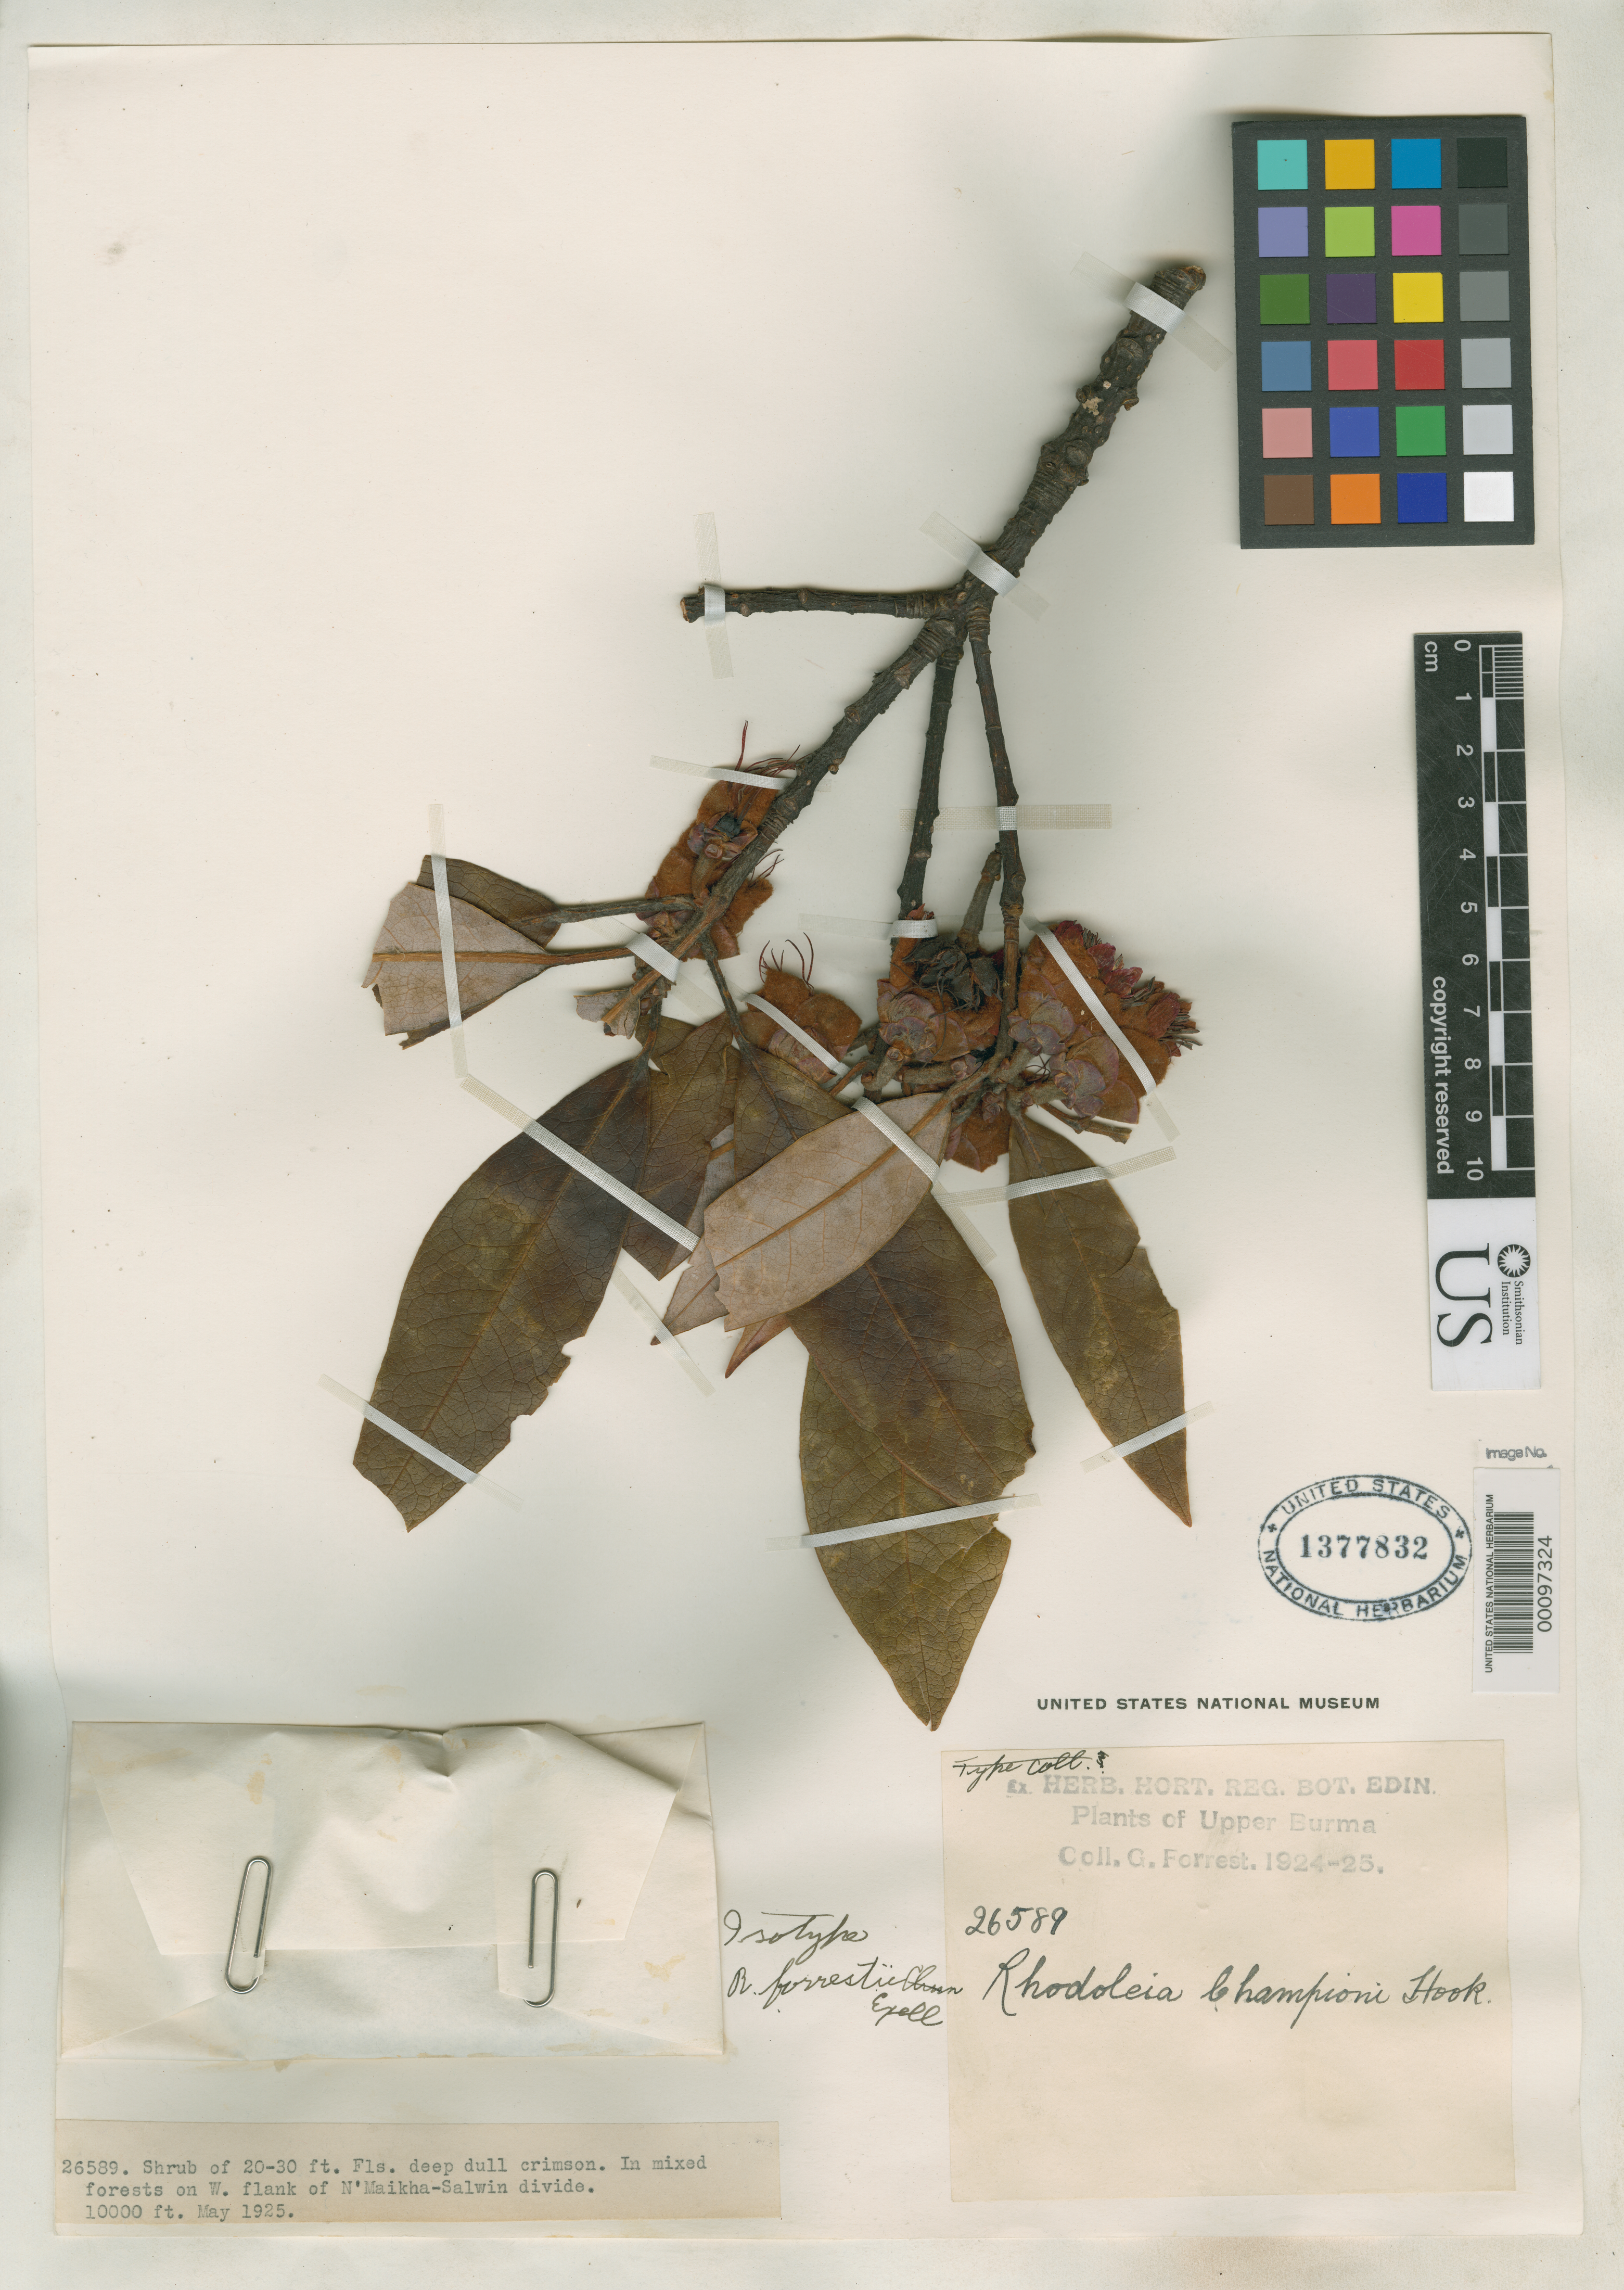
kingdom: Plantae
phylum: Tracheophyta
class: Magnoliopsida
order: Saxifragales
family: Hamamelidaceae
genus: Rhodoleia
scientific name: Rhodoleia forrestii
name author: Chun ex Exell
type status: Isotype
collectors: G. Forrest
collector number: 26589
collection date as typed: May 1925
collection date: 1925-05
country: Myanmar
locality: N'maikha-Salwin divide.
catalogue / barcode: US 1377832